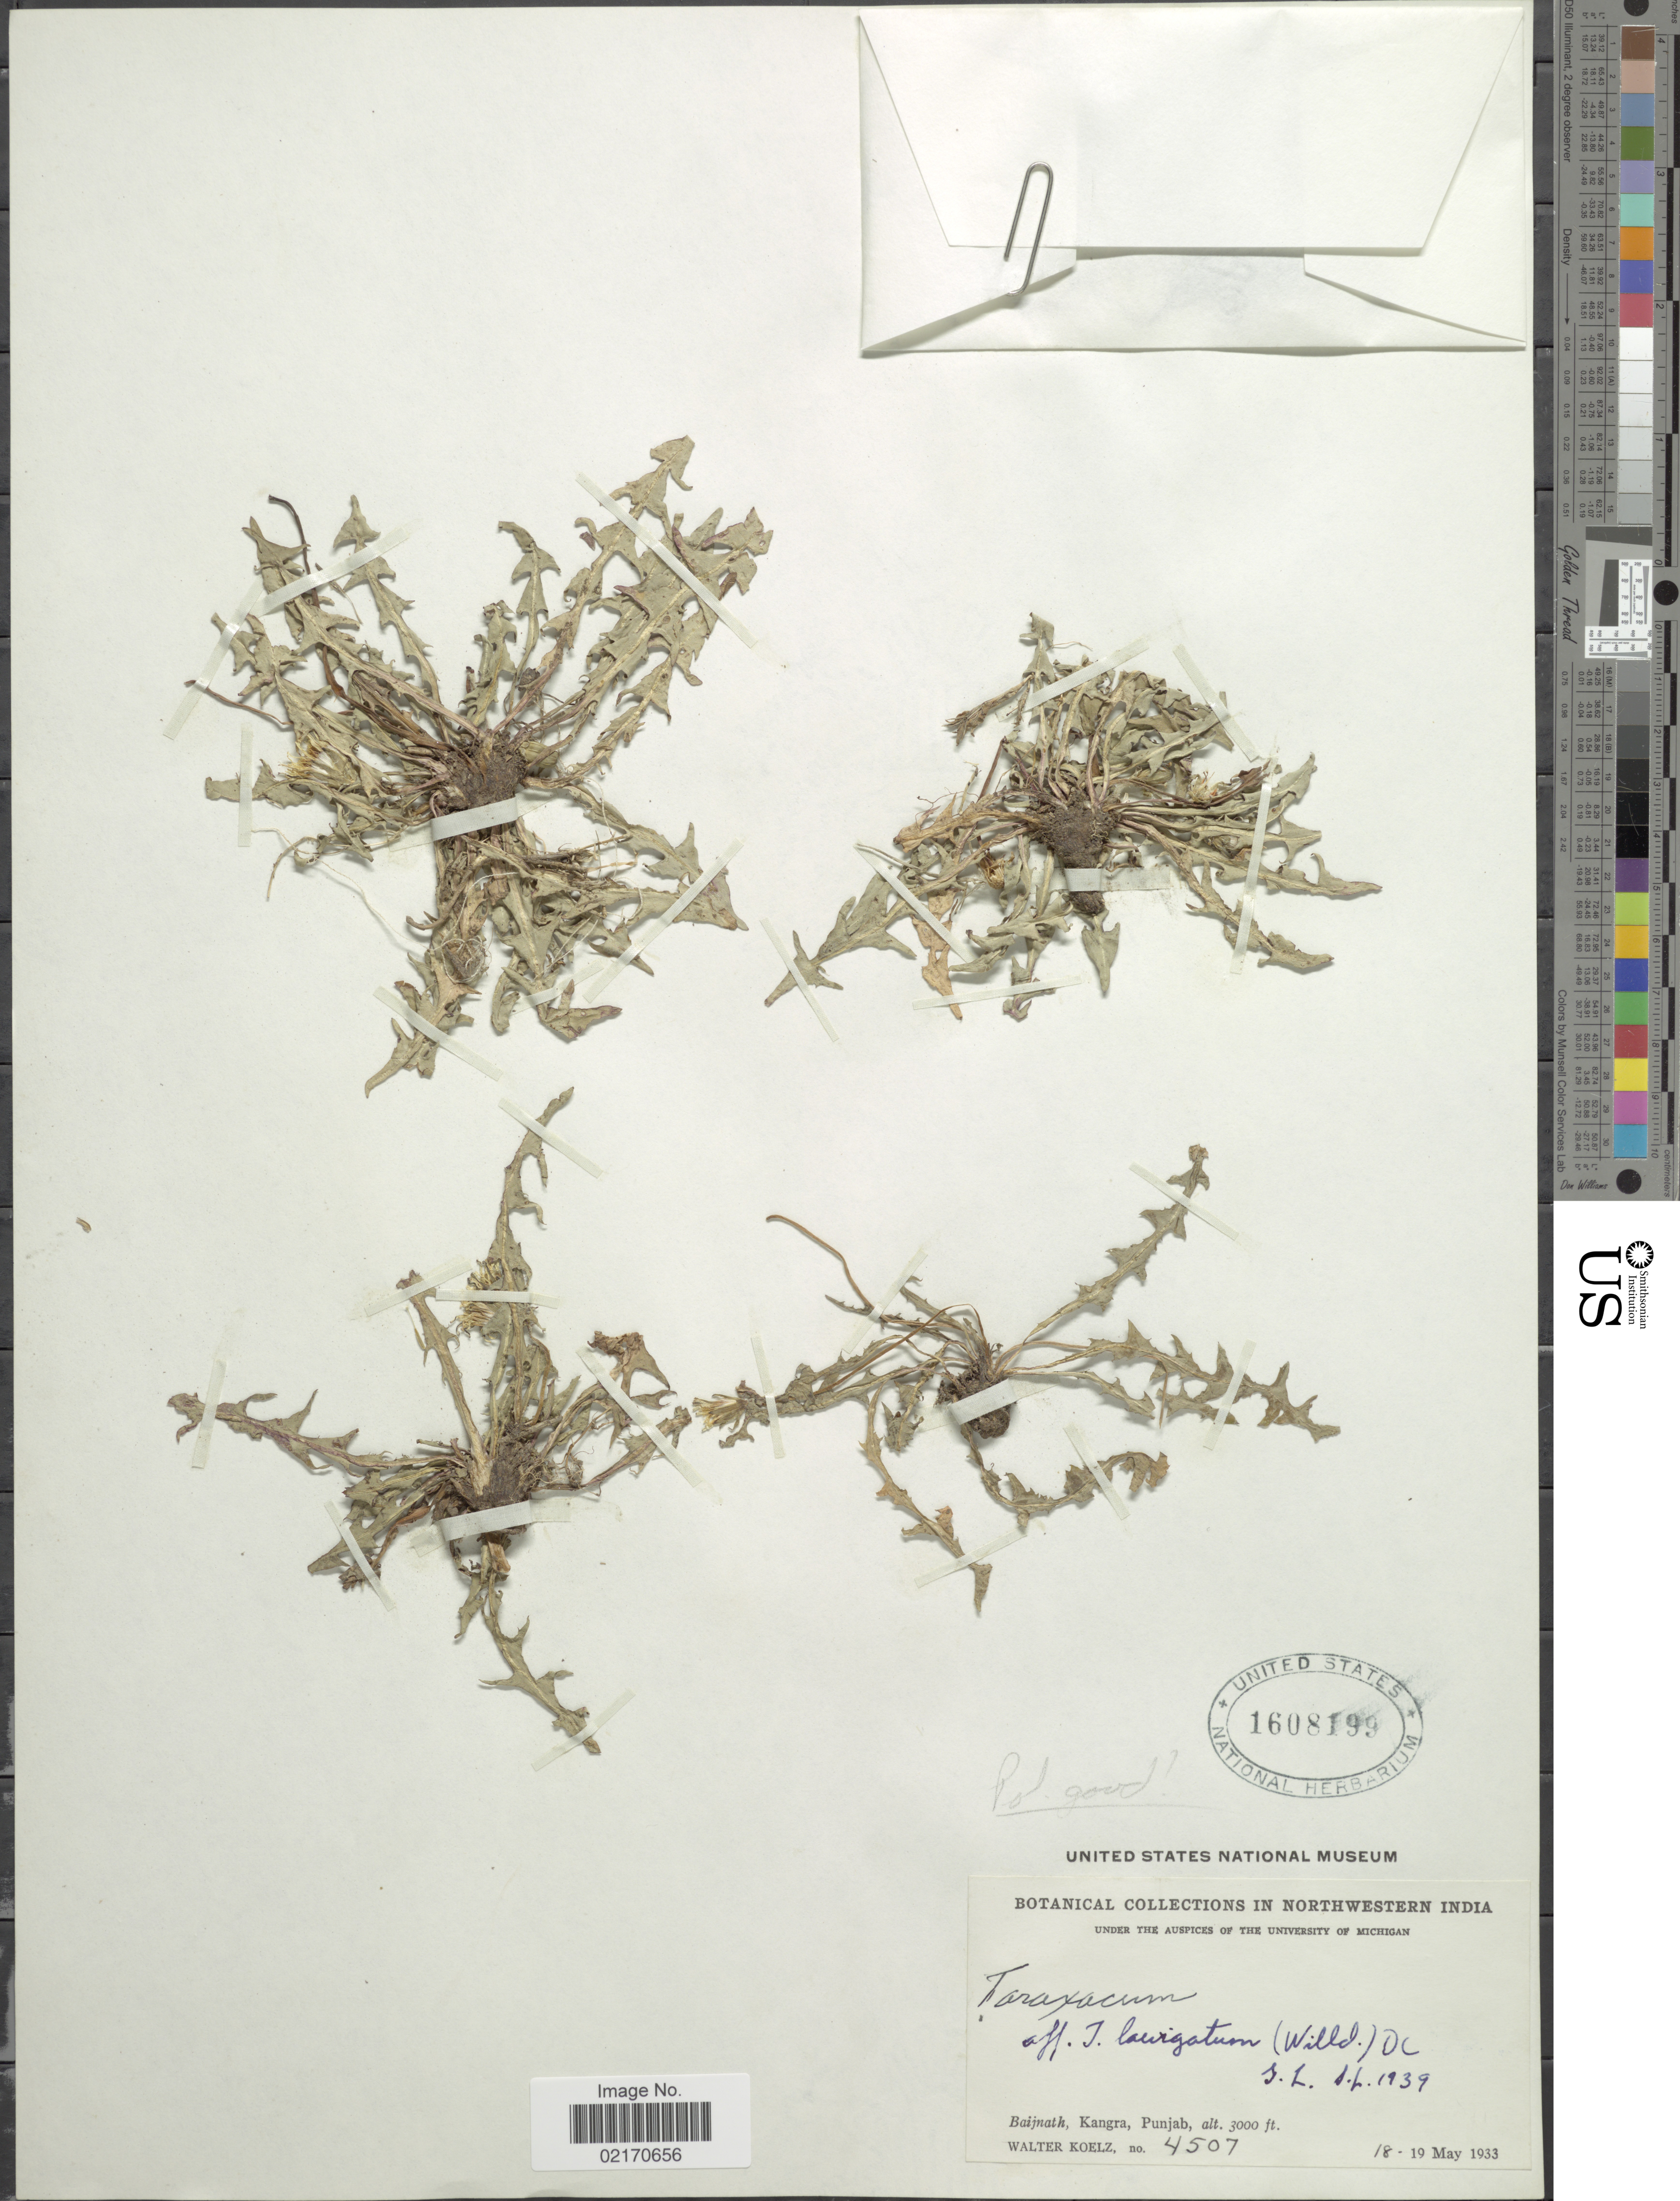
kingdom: Plantae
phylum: Tracheophyta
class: Magnoliopsida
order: Asterales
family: Asteraceae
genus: Taraxacum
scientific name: Taraxacum laevigatum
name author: (Willd.) DC.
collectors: W. N. Koelz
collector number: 4507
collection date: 1933-05-18/1933-05-19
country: India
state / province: Himachal Pradesh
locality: Northwestern India, Baijnath, Kangra.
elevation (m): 914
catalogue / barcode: US 1608199